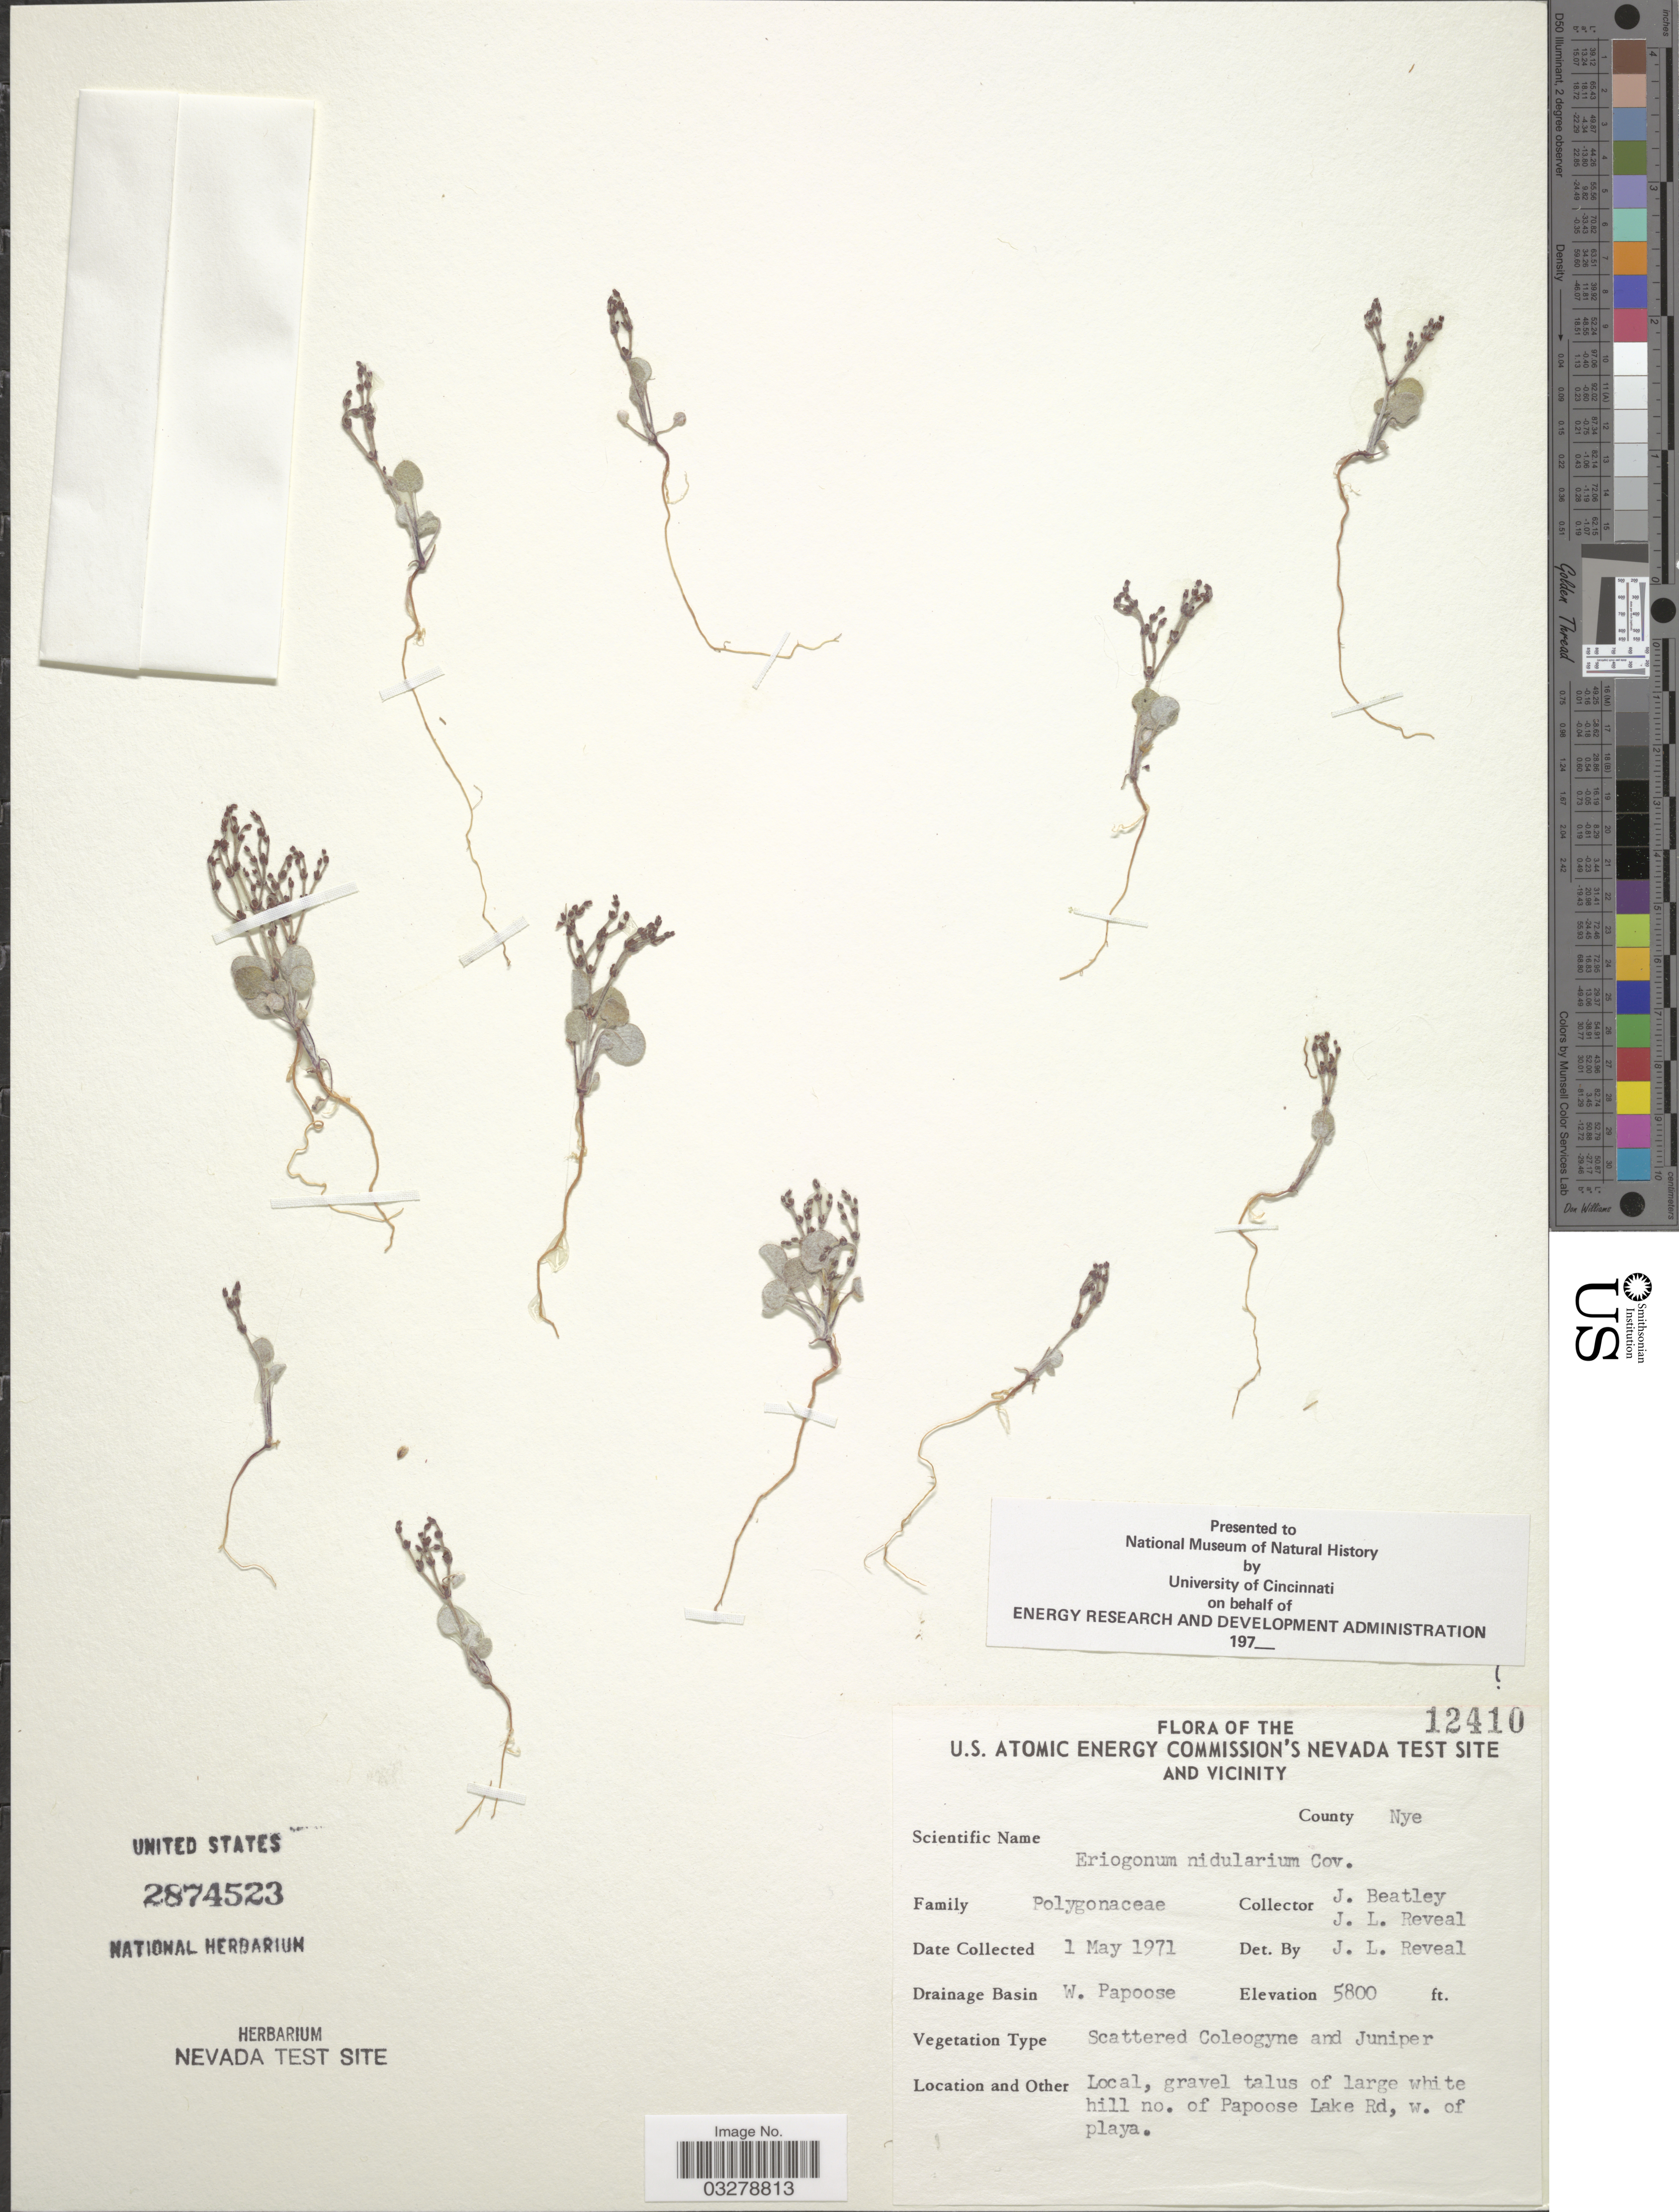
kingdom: Plantae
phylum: Tracheophyta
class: Magnoliopsida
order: Caryophyllales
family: Polygonaceae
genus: Eriogonum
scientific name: Eriogonum nidularium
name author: Coville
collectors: J. C. Beatley & J. L. Reveal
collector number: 12410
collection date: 1971-05-01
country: United States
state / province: Nevada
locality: U.S. Atomic Energy Commission's Nevada Test Site and Vicinity. County Nye. Drainage Basin W. Papoose. White hill no. of Papoose Lake Rd, w. of playa.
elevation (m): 1768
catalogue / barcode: US 2874523